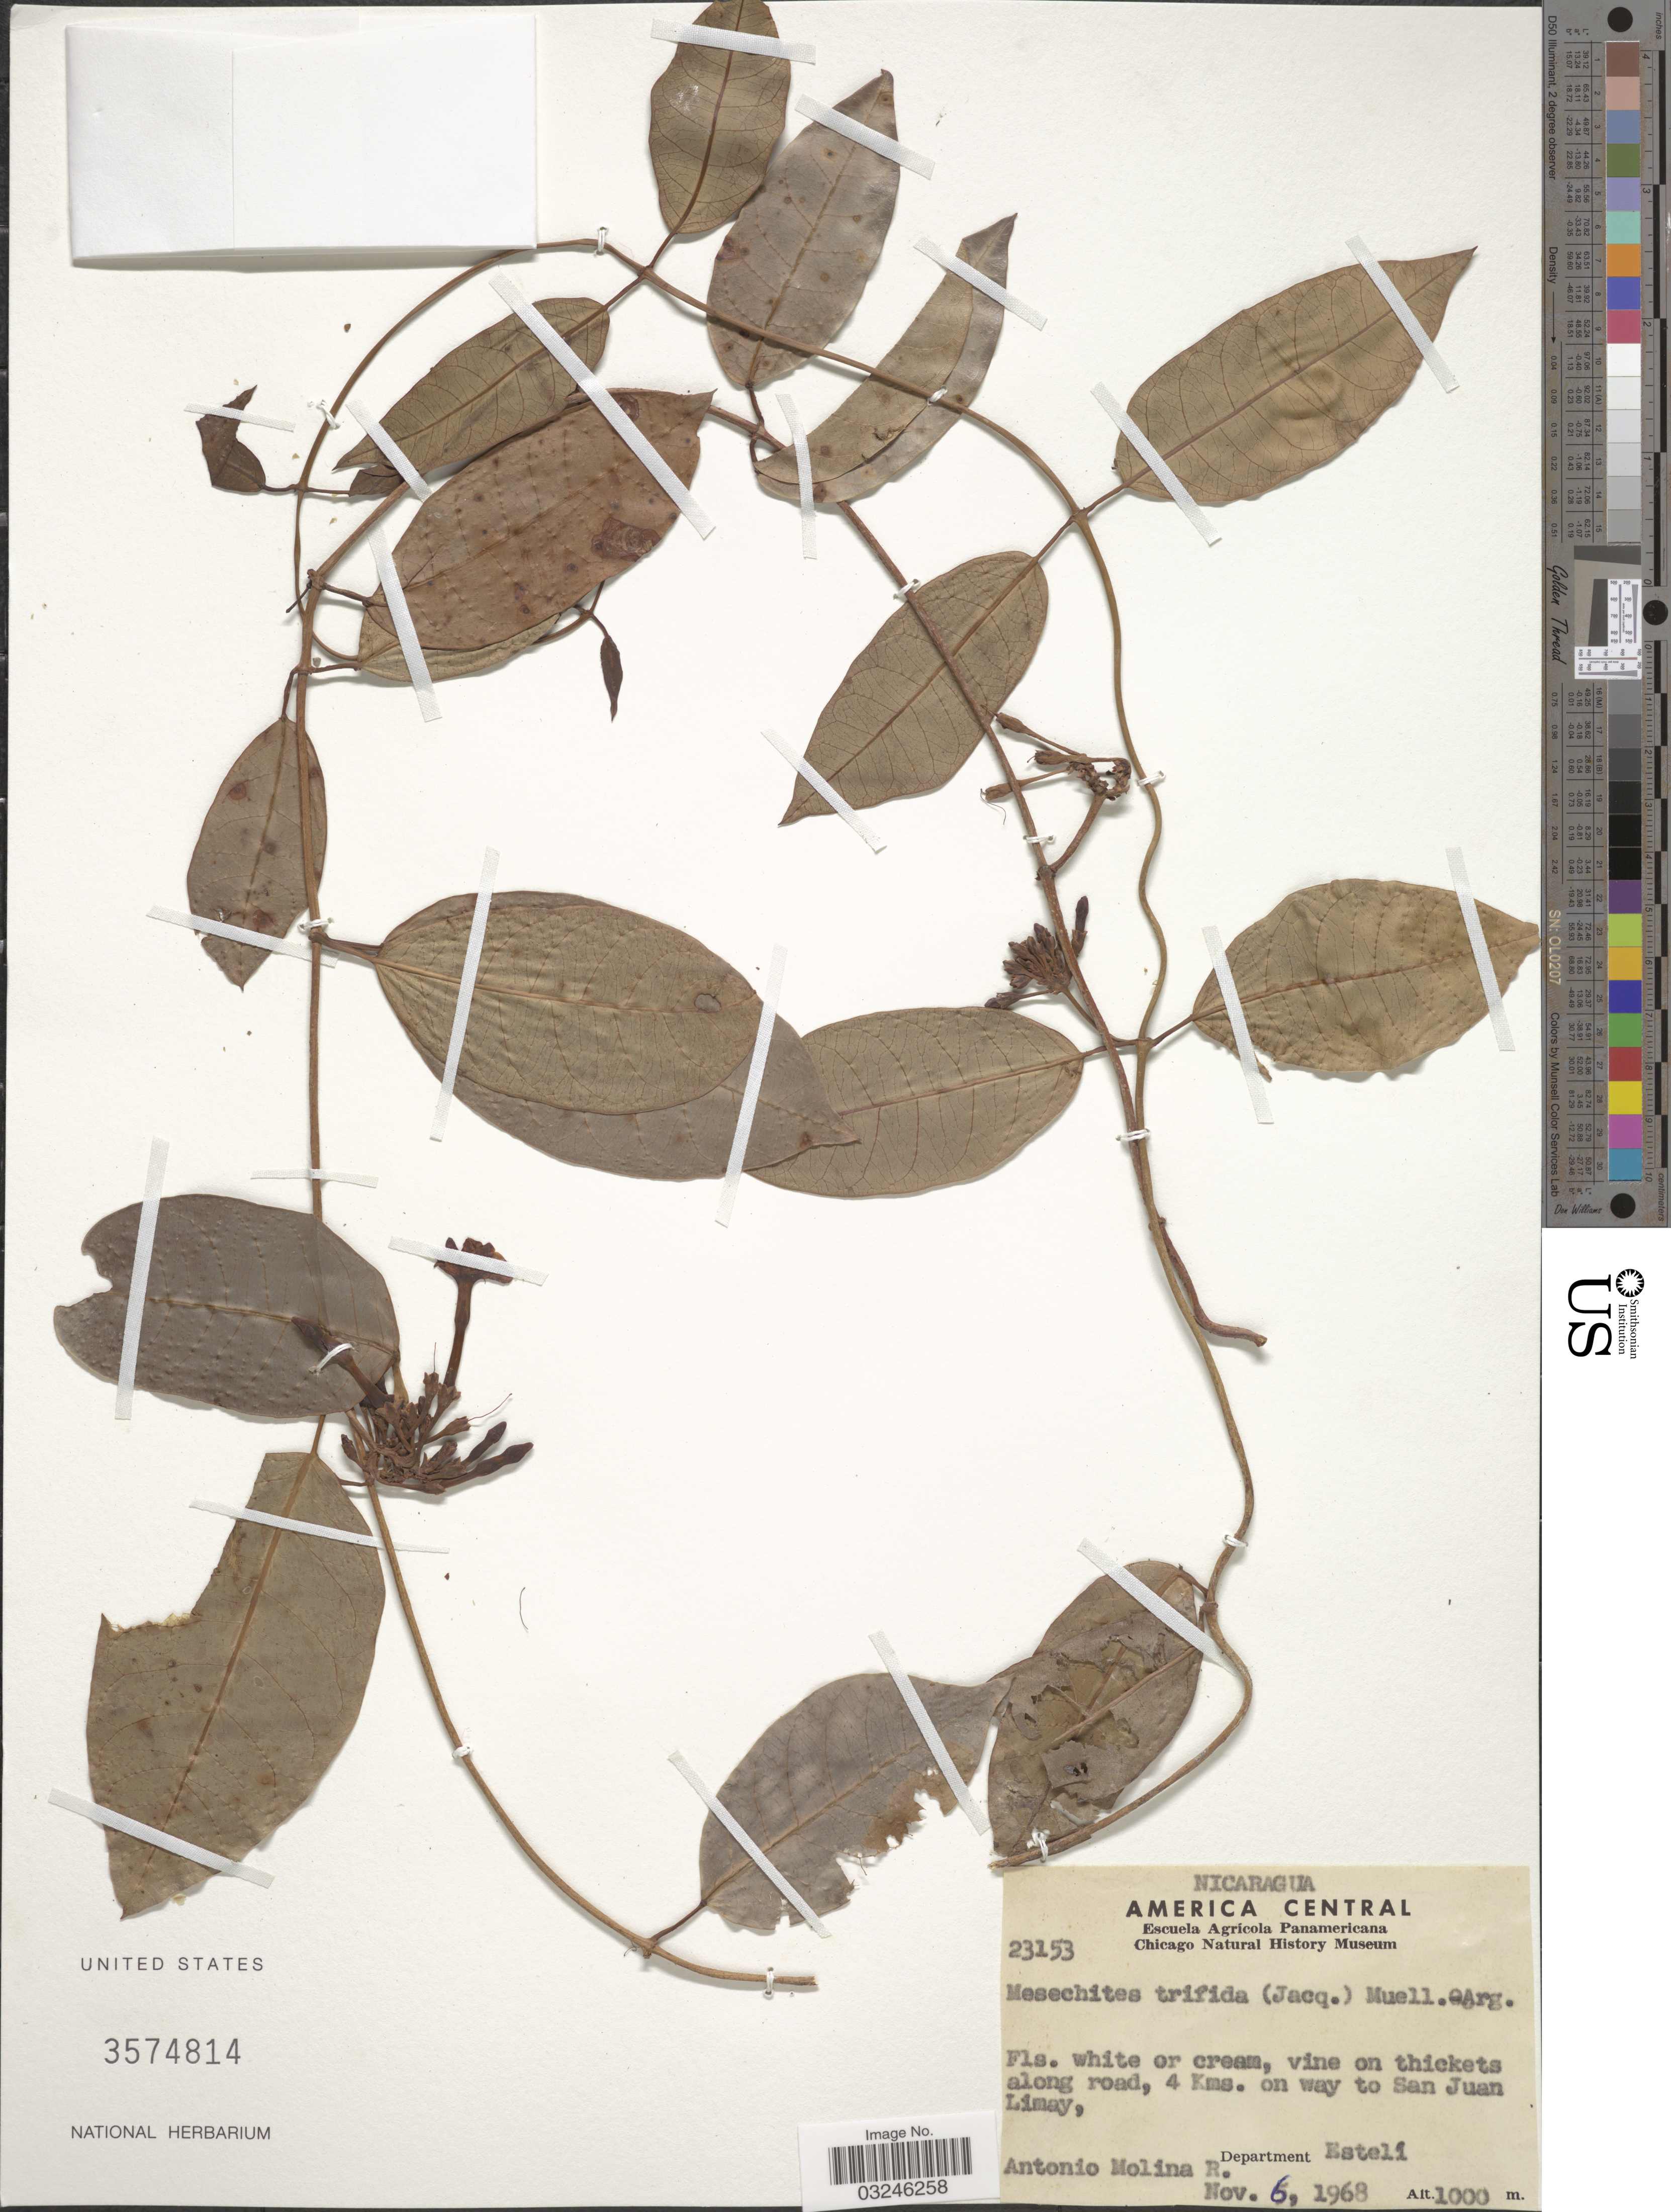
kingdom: Plantae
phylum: Tracheophyta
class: Magnoliopsida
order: Gentianales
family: Apocynaceae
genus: Mesechites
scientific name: Mesechites trifidus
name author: (Jacq.) Müll. Arg.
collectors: A. Molina R.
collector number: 23153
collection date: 1968-11-06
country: Nicaragua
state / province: Esteli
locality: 4 Kms. on way to San Juan Limay.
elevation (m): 1000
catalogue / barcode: US 3574814